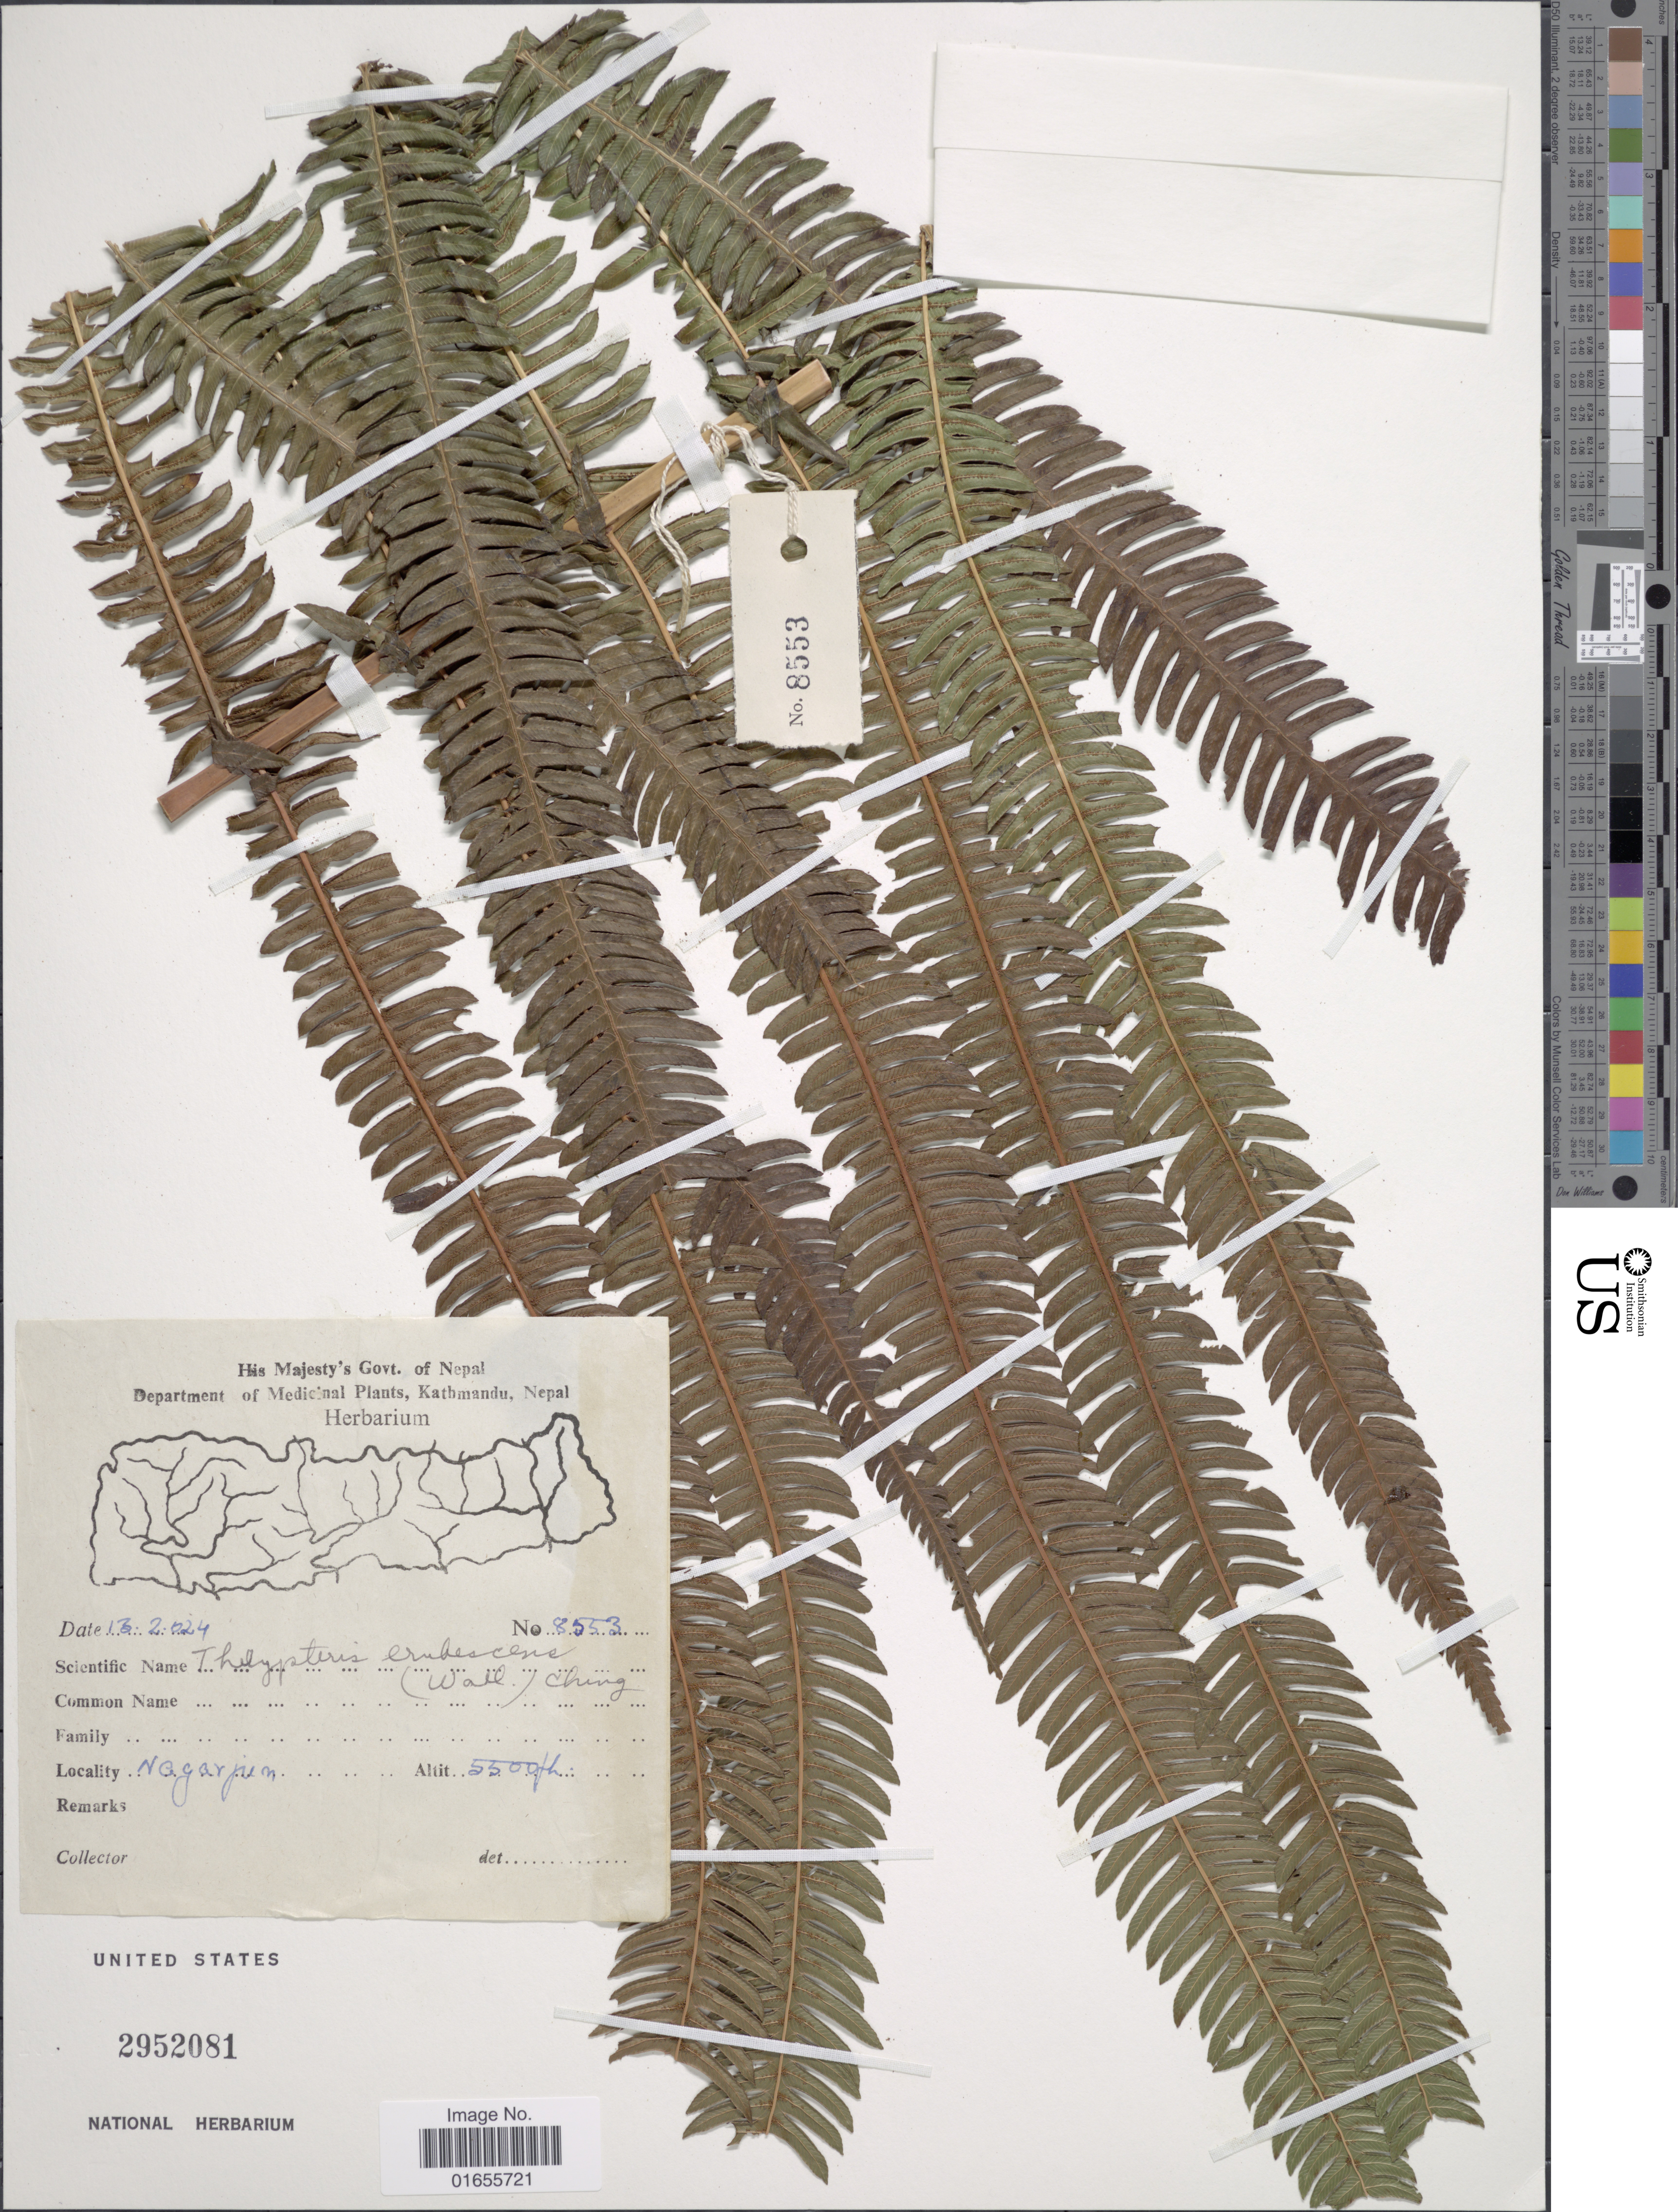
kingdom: Plantae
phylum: Tracheophyta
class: Polypodiopsida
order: Polypodiales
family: Thelypteridaceae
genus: Glaphyropteridopsis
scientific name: Glaphyropteridopsis erubescens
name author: (Wall. ex Hook.) Ching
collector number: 8553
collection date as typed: Transcribed d/m/y: 13/2/24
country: Nepal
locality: Nagarjun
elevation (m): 1676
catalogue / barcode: US 2952081